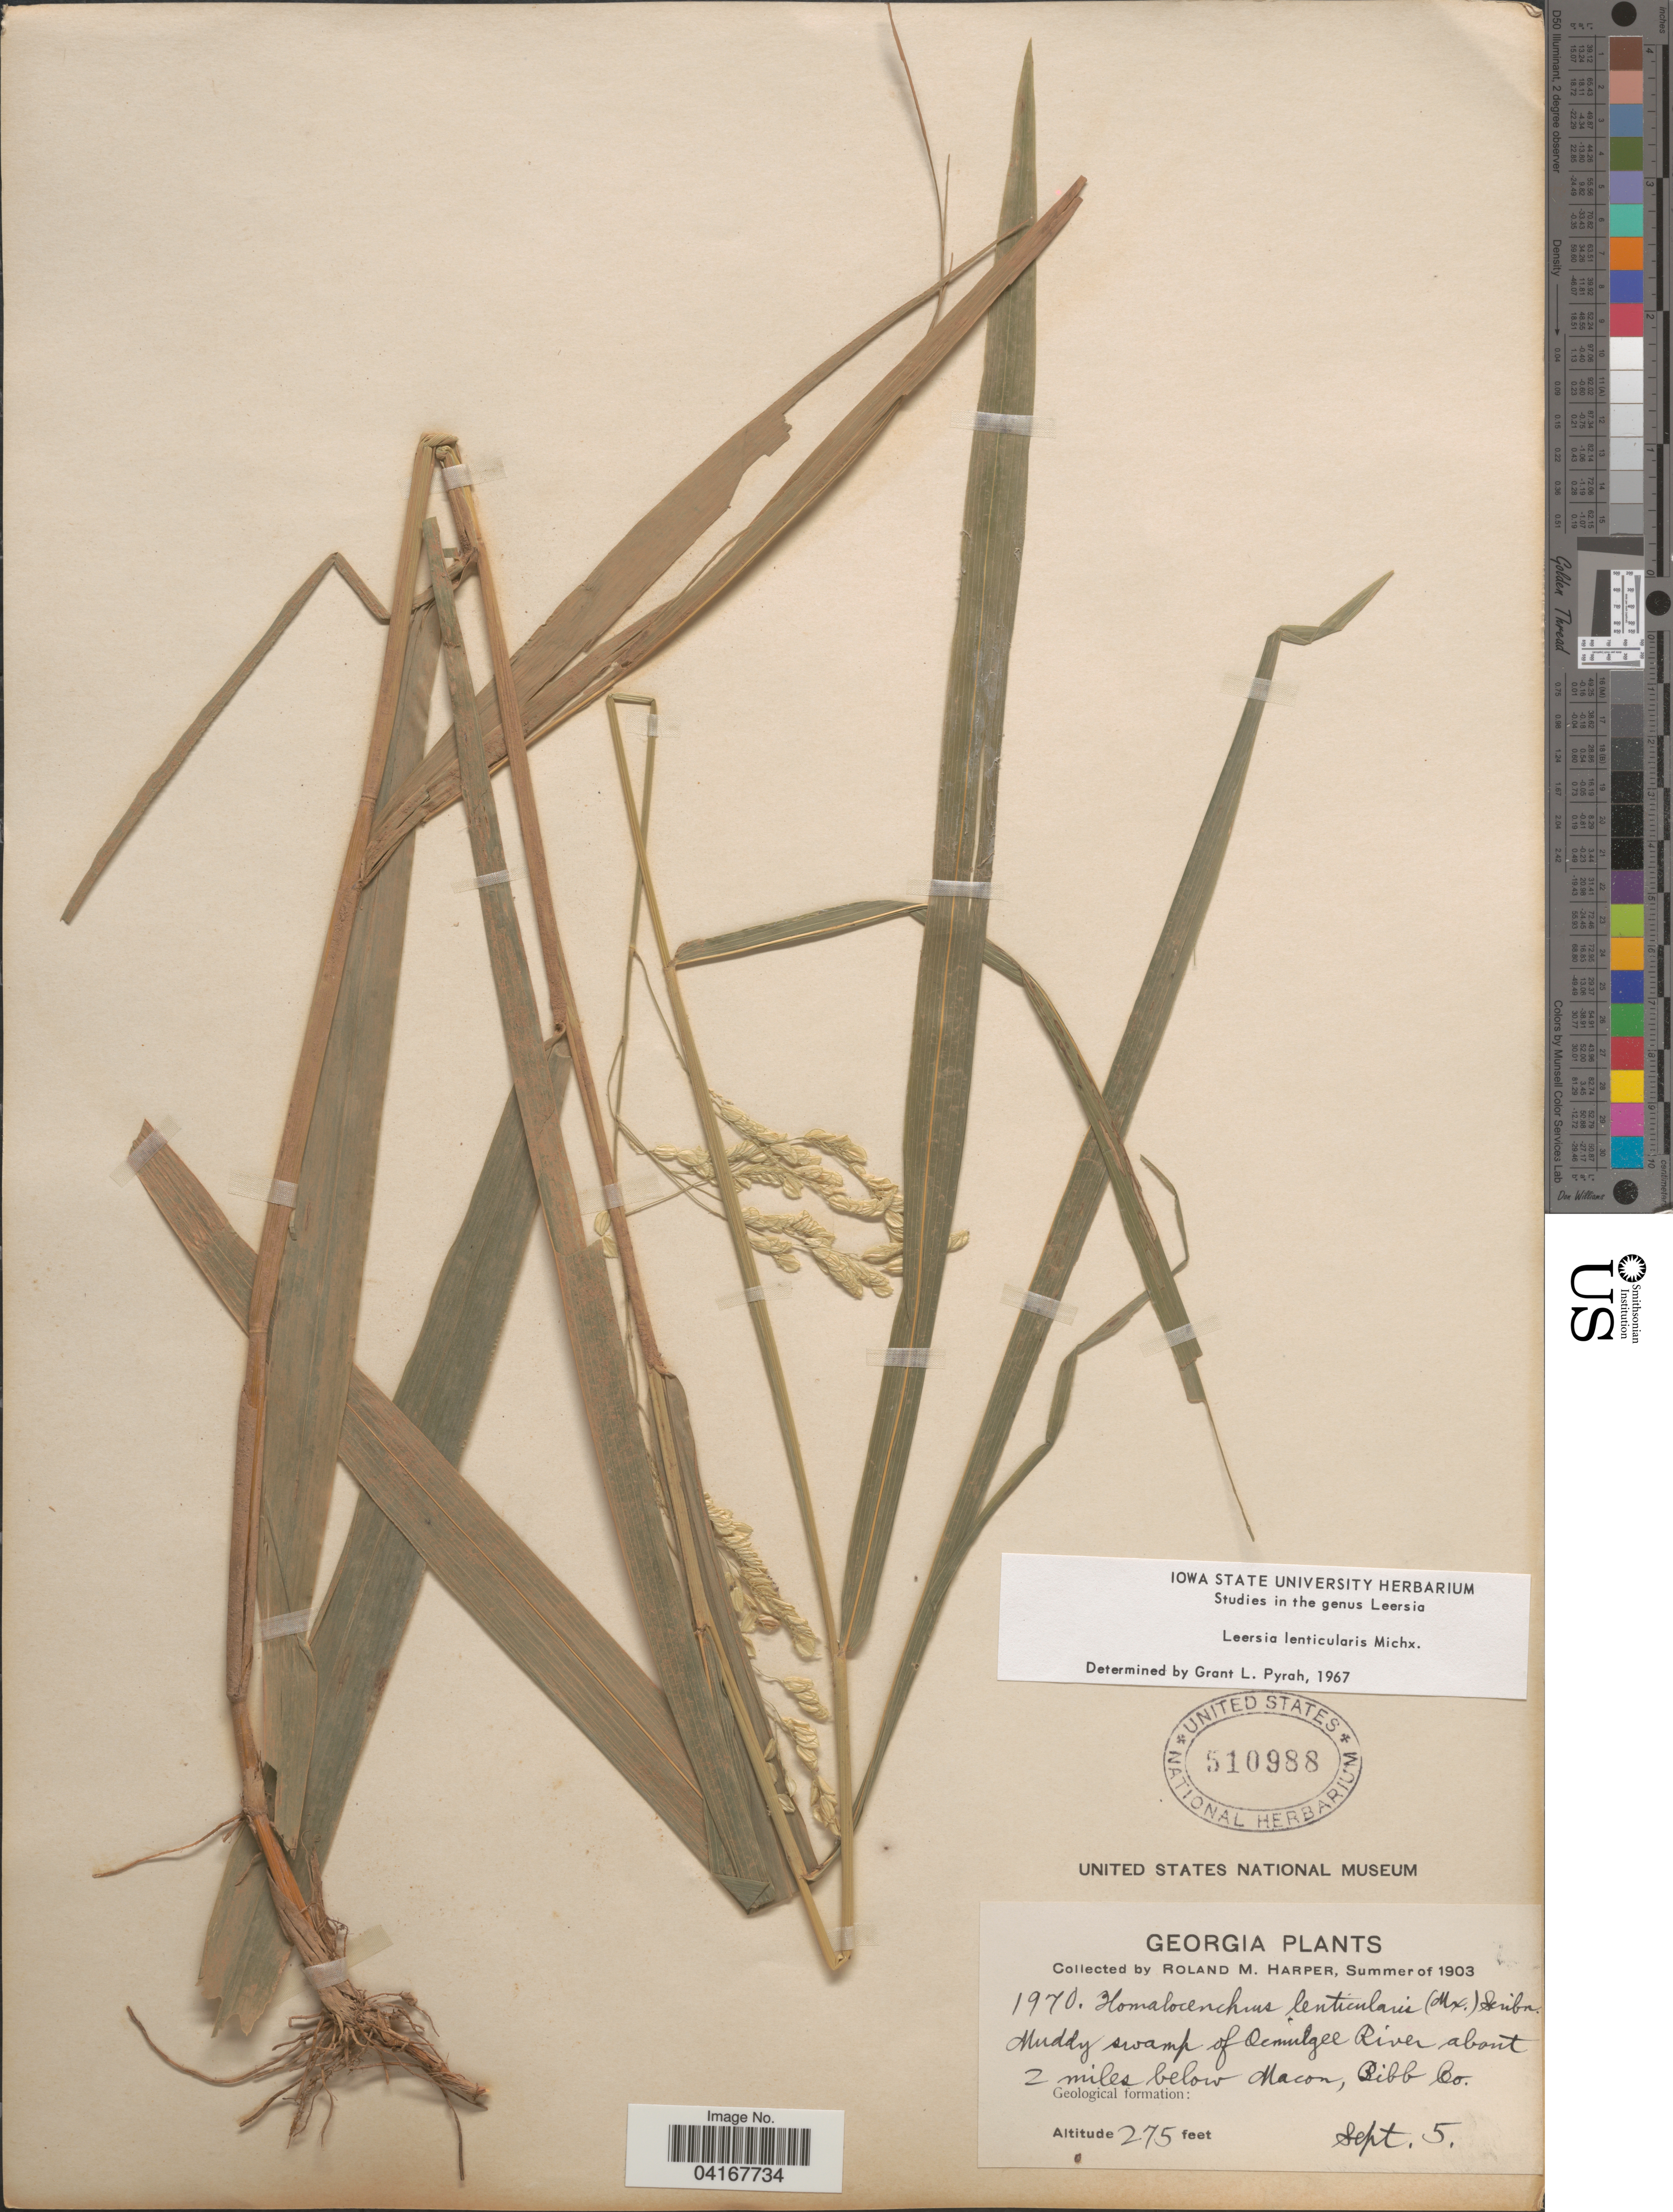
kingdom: Plantae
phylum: Tracheophyta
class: Liliopsida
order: Poales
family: Poaceae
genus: Leersia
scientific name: Leersia lenticularis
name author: Michx.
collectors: R. M. Harper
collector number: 1970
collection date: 1903-09-05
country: United States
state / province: Georgia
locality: Muddy swamp of Ocmulgee River about 2 miles below Macon, Bibb Co.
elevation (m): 84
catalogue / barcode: US 510988